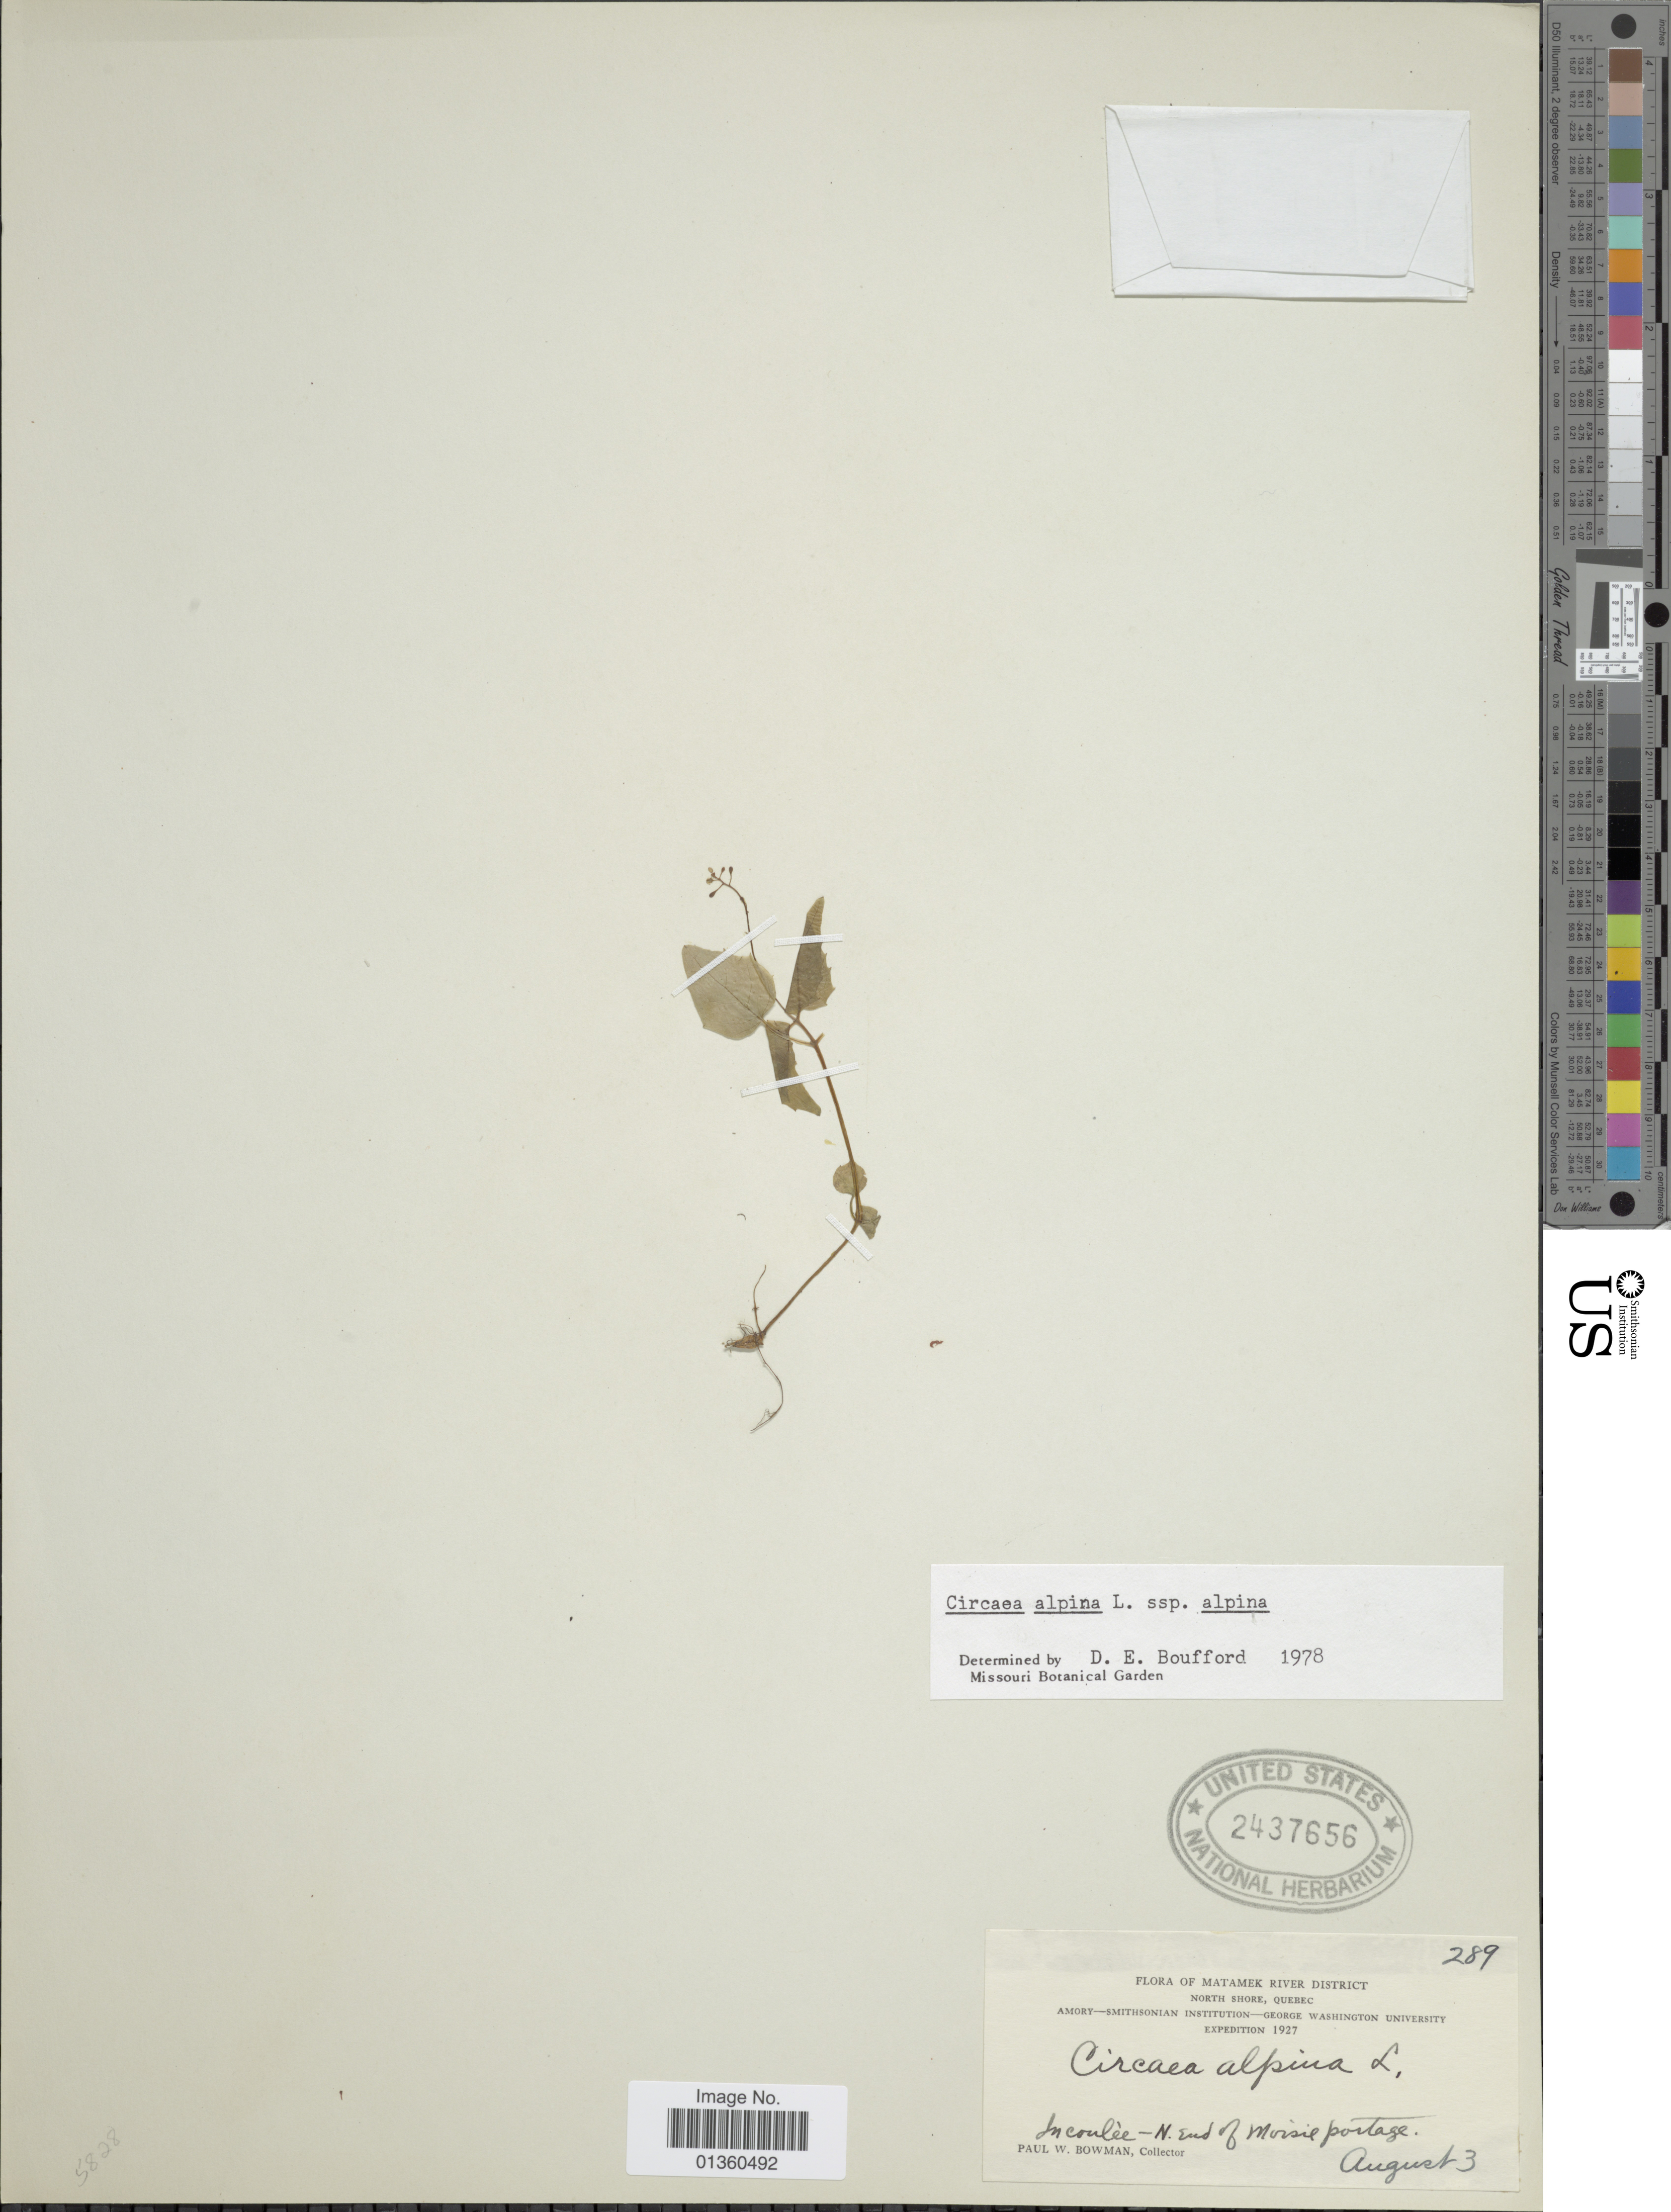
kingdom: Plantae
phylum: Tracheophyta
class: Magnoliopsida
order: Myrtales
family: Onagraceae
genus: Circaea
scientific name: Circaea alpina subsp. alpina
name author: L.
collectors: P. Bowman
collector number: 289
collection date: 1927-08-03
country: Canada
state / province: Quebec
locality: Matamek River District, North Shore, In coulée - N. end of Moisie portage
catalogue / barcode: US 2437656